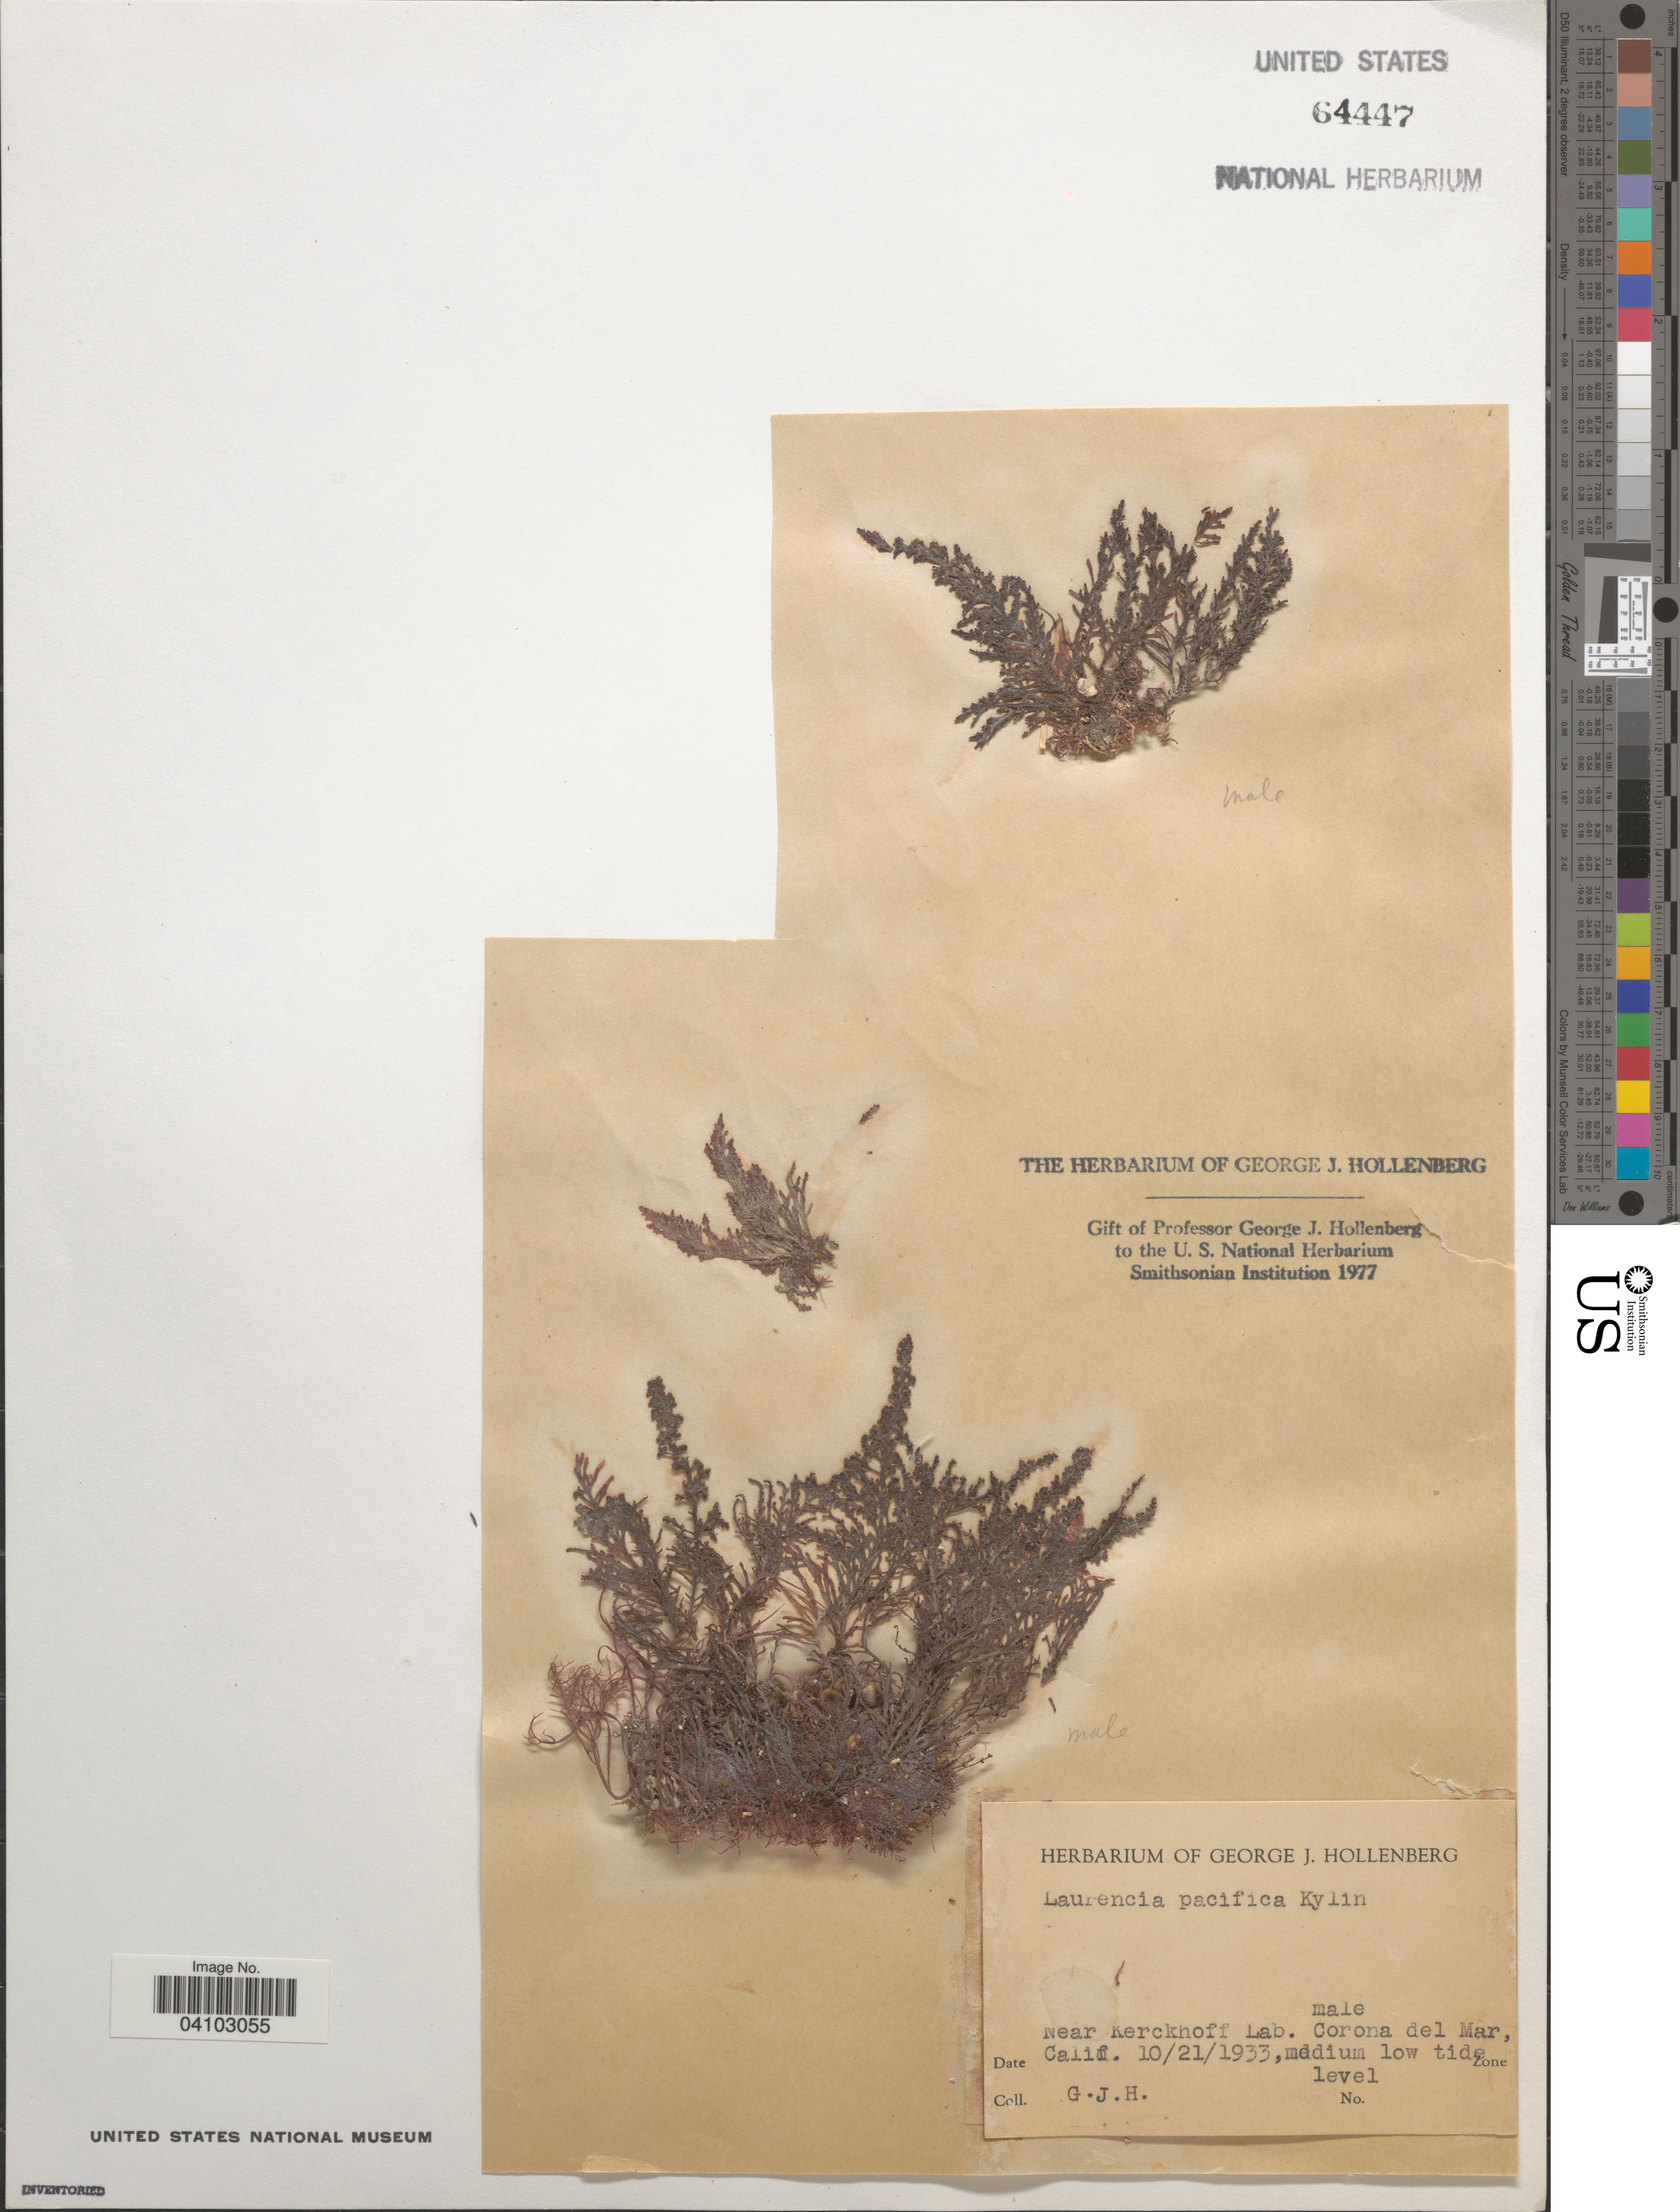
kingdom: Plantae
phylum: Rhodophyta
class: Florideophyceae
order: Ceramiales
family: Rhodomelaceae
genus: Laurencia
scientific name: Laurencia pacifica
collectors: G. Hollenberg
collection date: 1933-10-21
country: United States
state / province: California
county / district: Riverside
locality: Near Kerckhoff Lab. Corona del Mar. Medium low tide level zone.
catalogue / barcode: US 64447